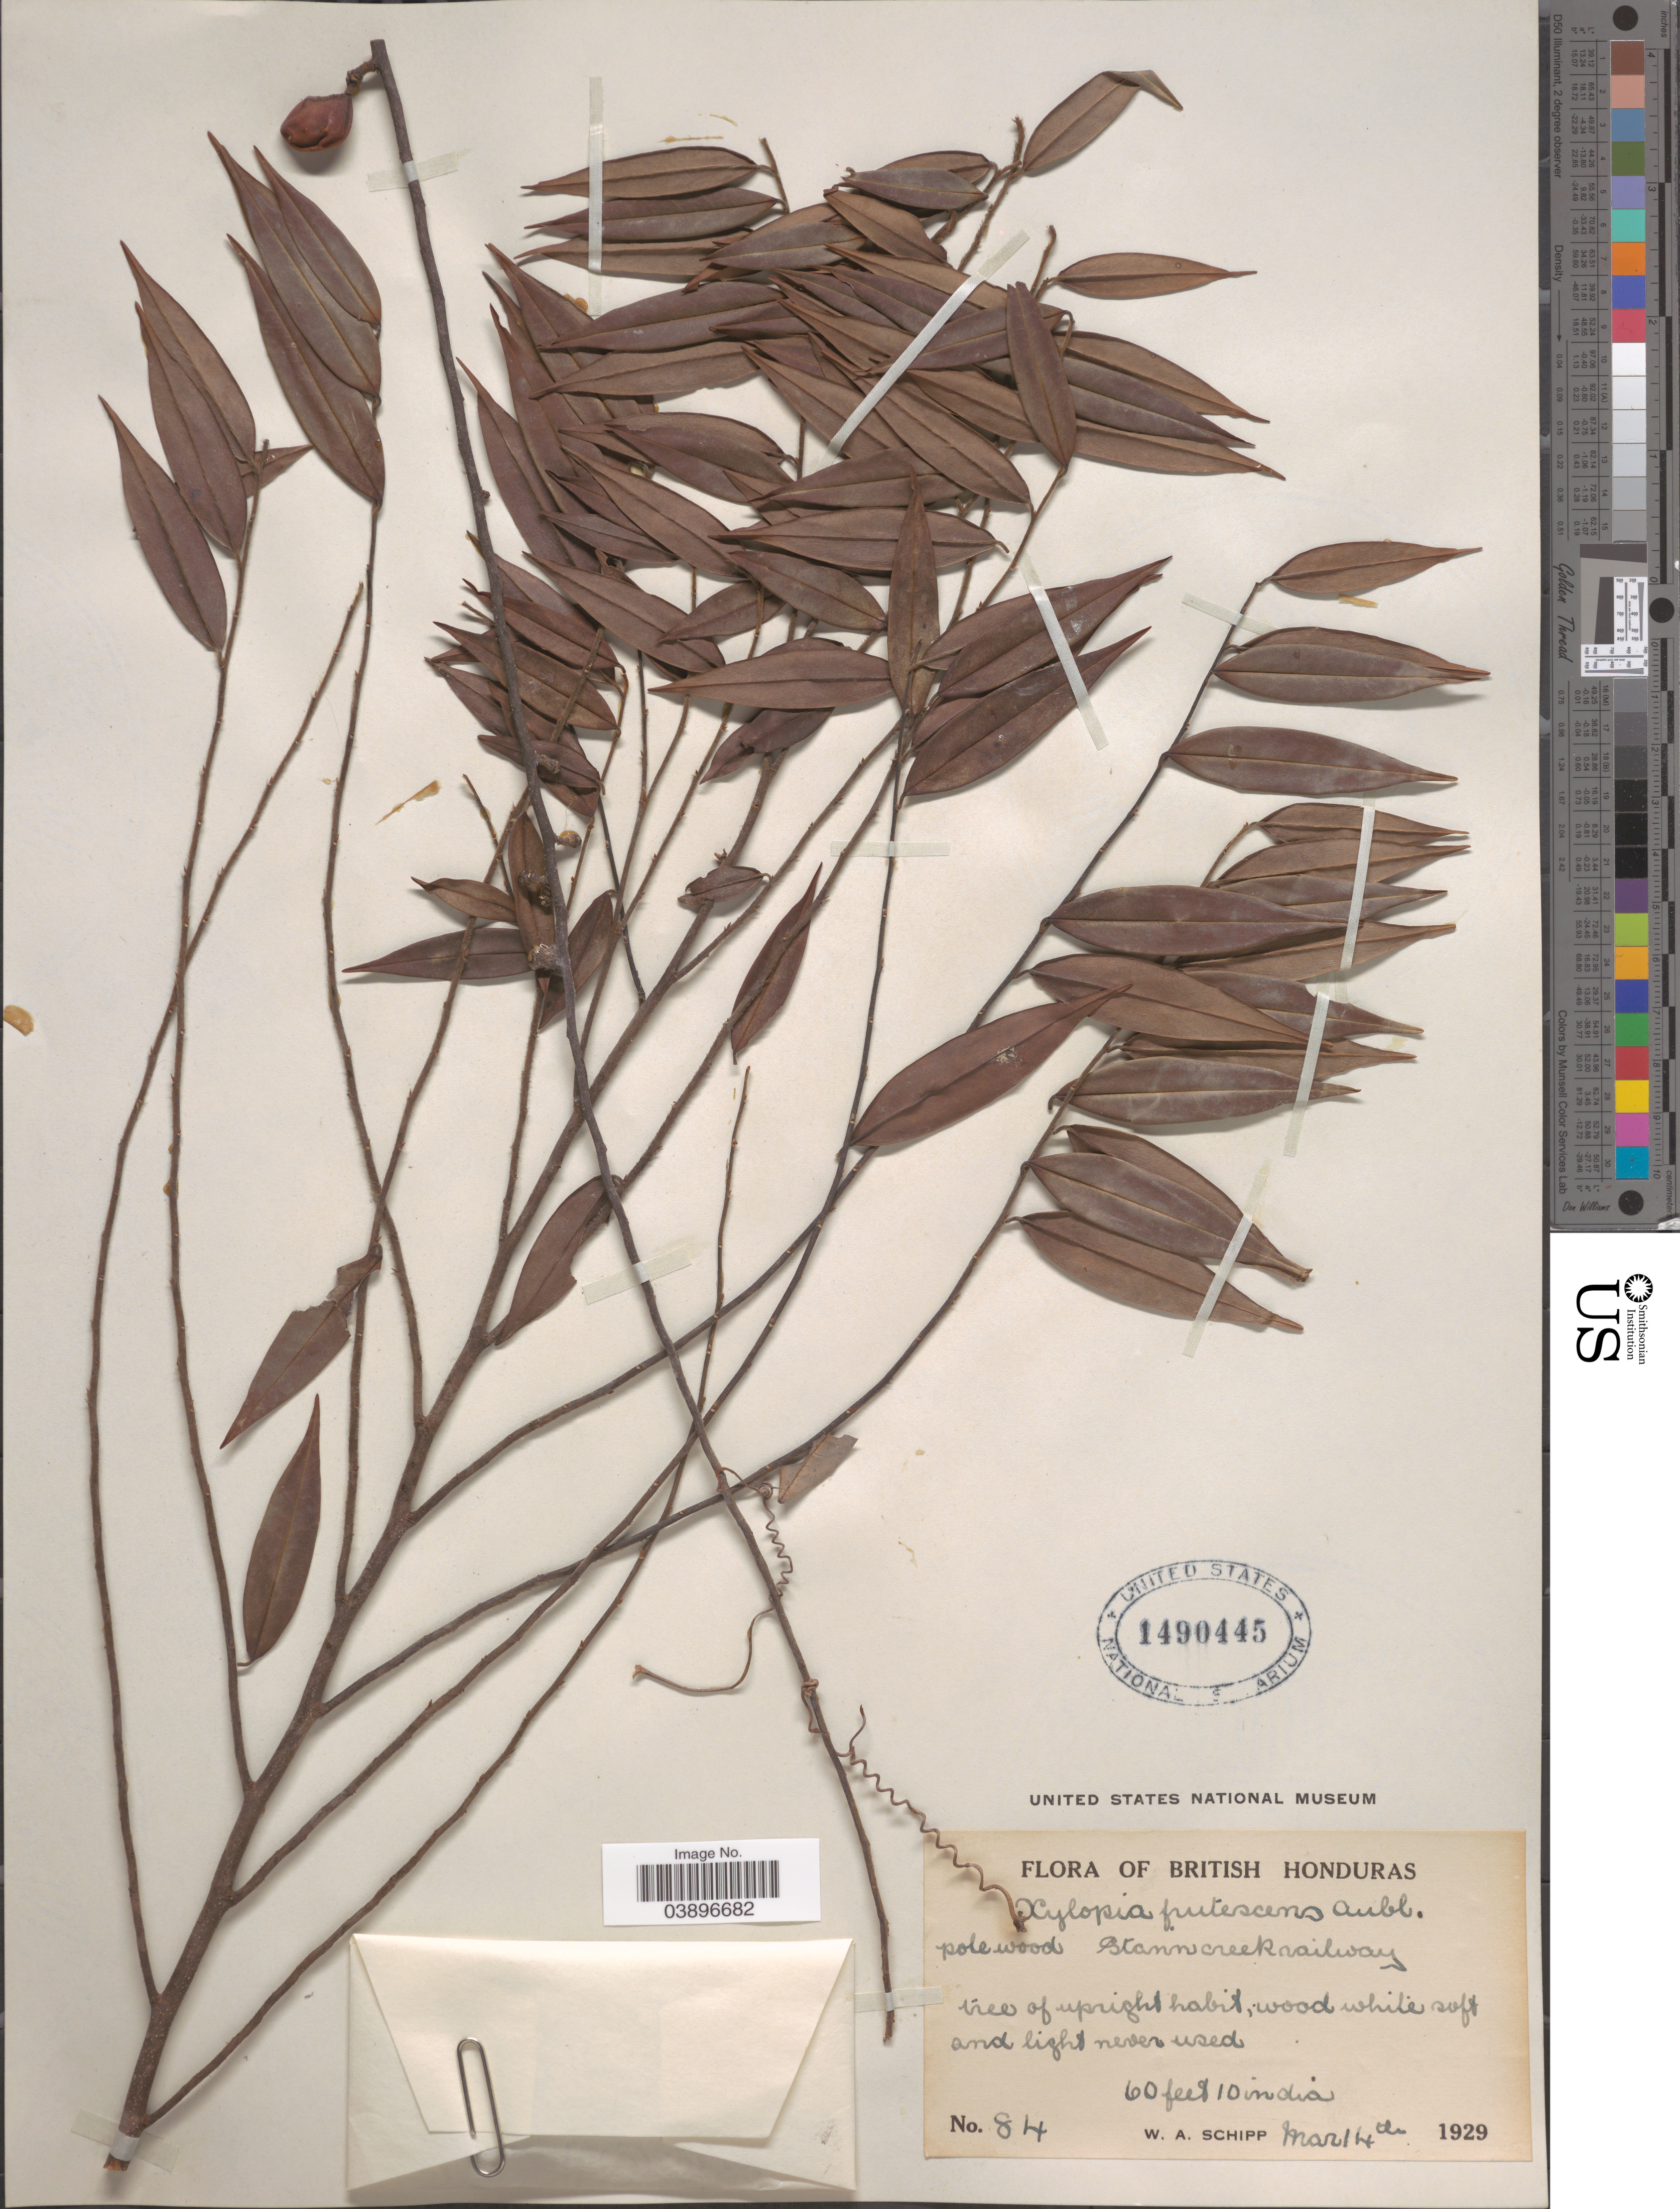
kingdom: Plantae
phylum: Tracheophyta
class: Magnoliopsida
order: Magnoliales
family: Annonaceae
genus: Xylopia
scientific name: Xylopia frutescens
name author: Aubl.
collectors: W. Schipp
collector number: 84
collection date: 1929-03-14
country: Belize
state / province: Stann Creek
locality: British Honduras. Stann Creek railway.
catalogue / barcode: US 1490445